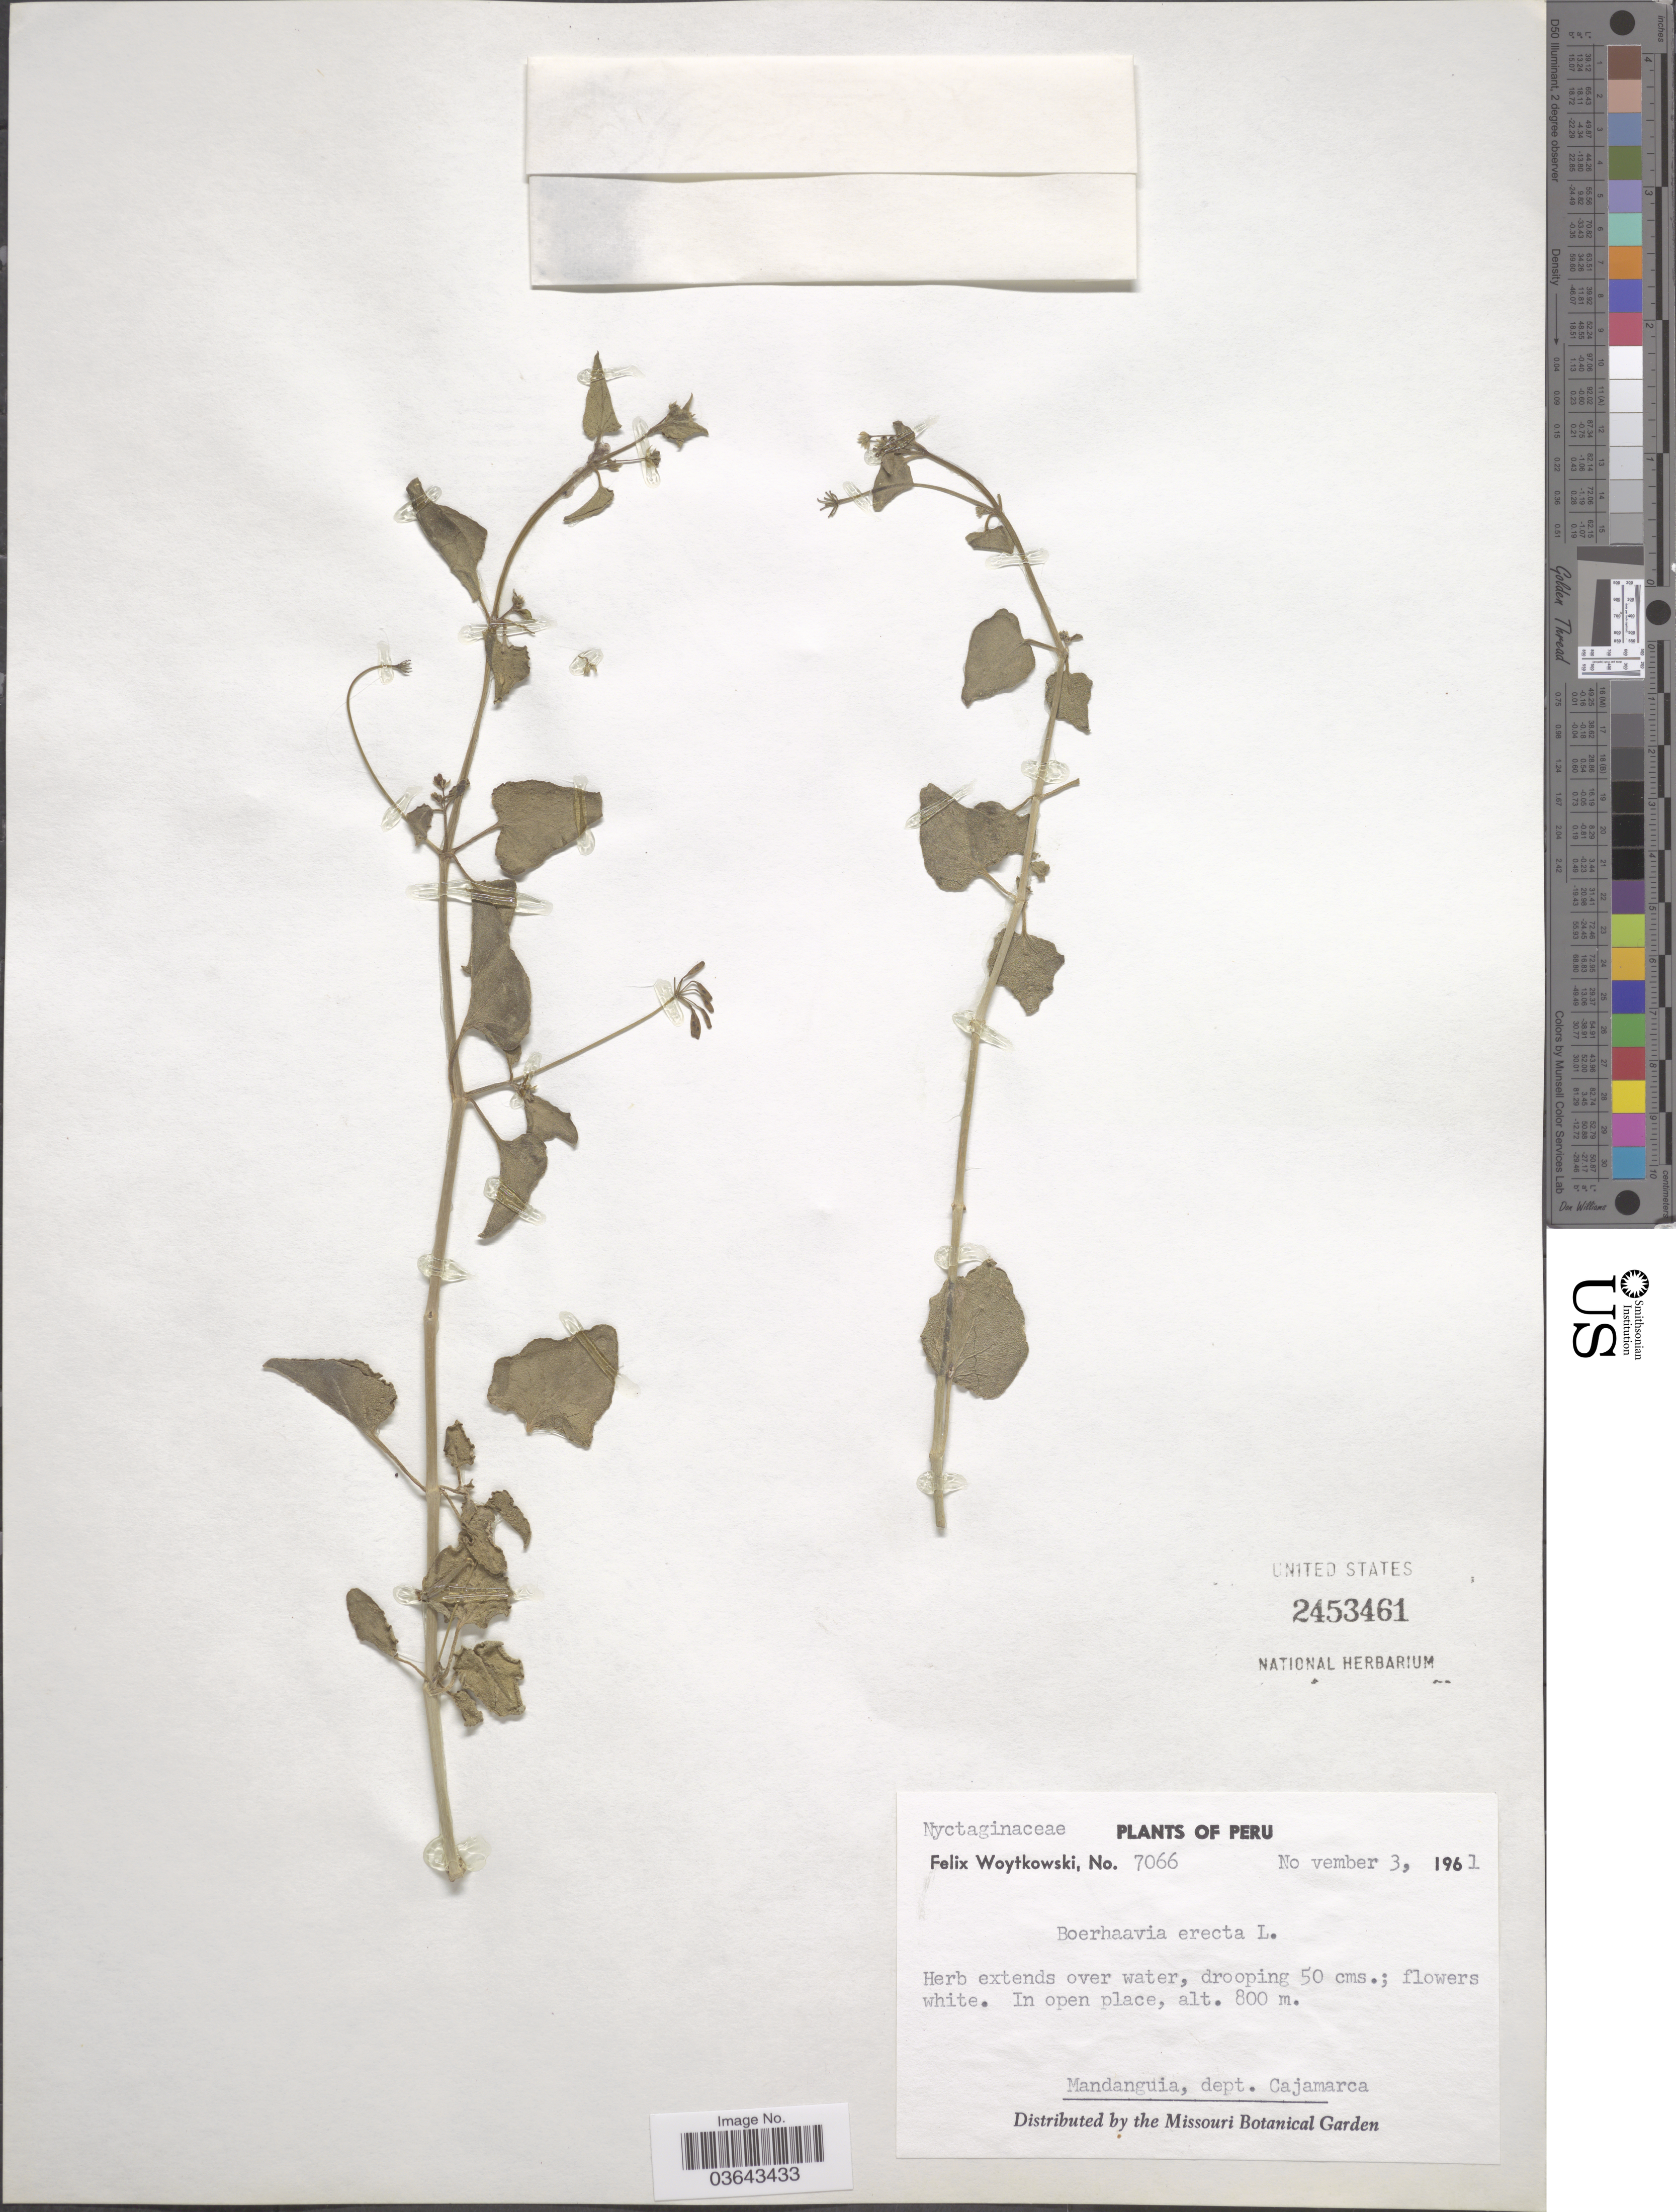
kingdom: Plantae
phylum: Tracheophyta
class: Magnoliopsida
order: Caryophyllales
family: Nyctaginaceae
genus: Boerhavia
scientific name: Boerhavia erecta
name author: L.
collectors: F. Woytkowski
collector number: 7066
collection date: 1961-11-03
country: Peru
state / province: Cajamarca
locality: Mandanguia, dept. Cajamarca.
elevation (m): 800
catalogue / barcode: US 2453461